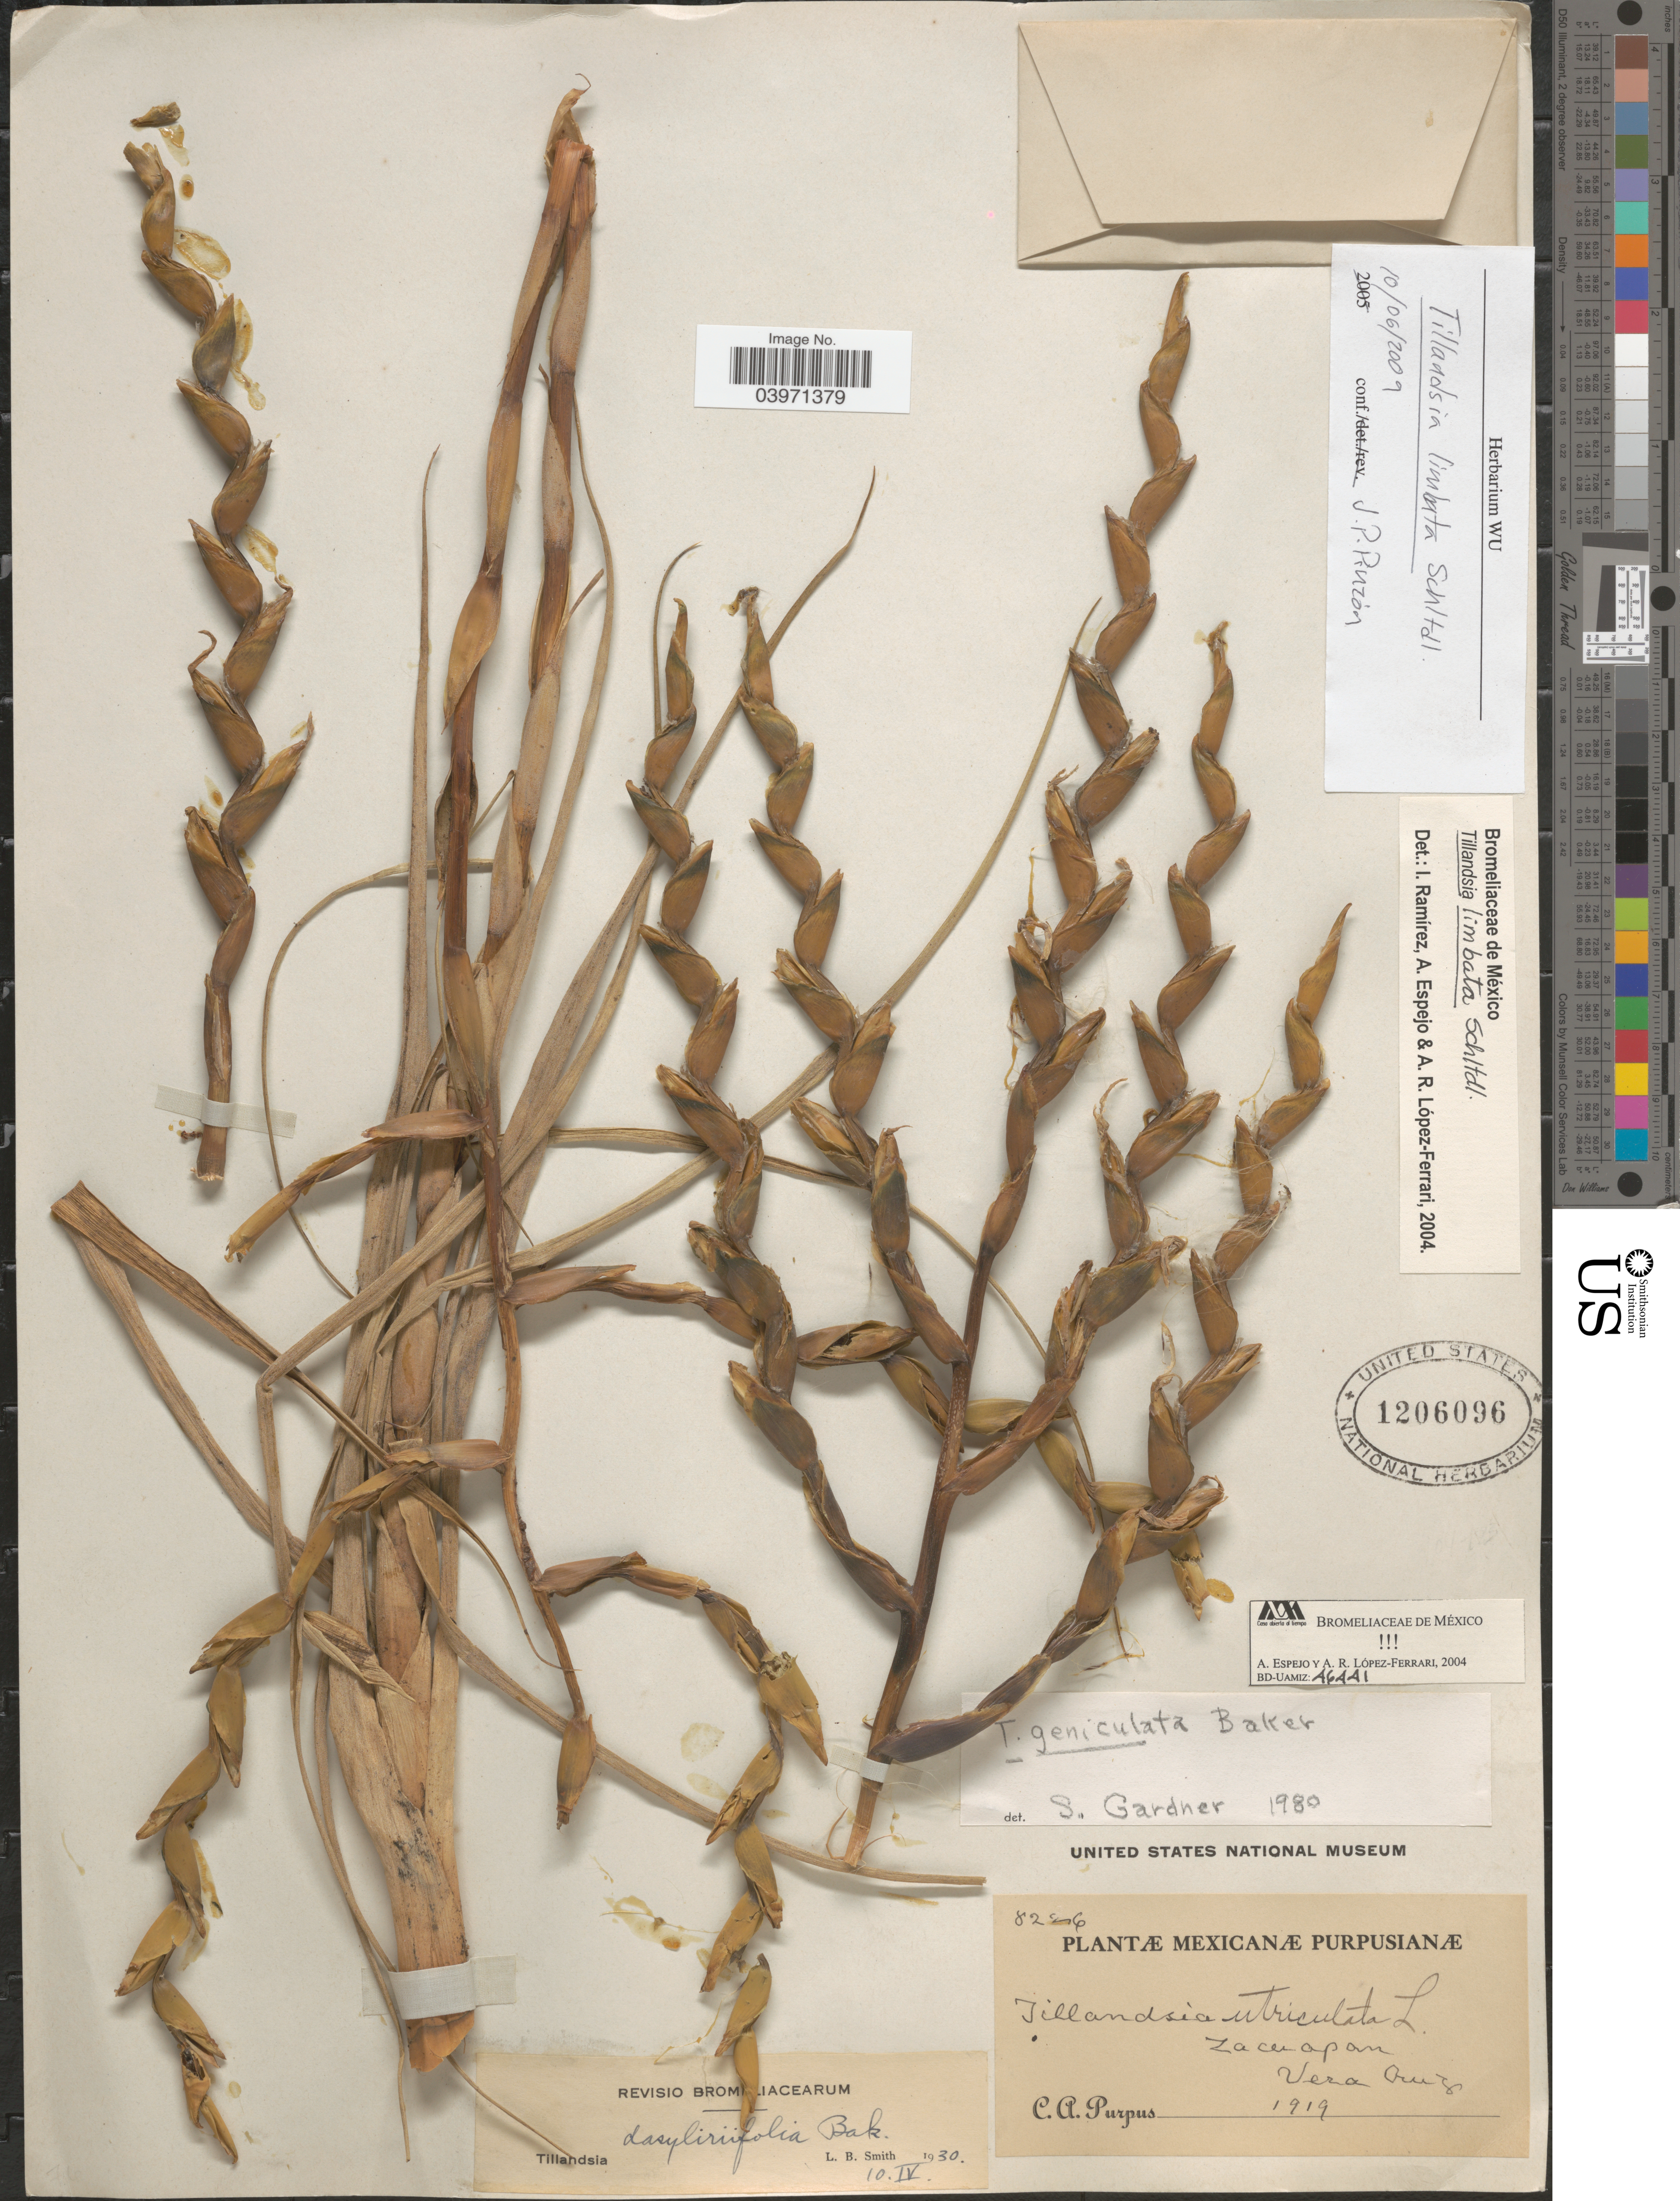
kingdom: Plantae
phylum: Tracheophyta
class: Liliopsida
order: Poales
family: Bromeliaceae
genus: Tillandsia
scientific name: Tillandsia limbata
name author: Schltdl.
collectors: C. A. Purpus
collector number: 8226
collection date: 1919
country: Mexico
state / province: Veracruz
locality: Zacuapan.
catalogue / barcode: US 1206096